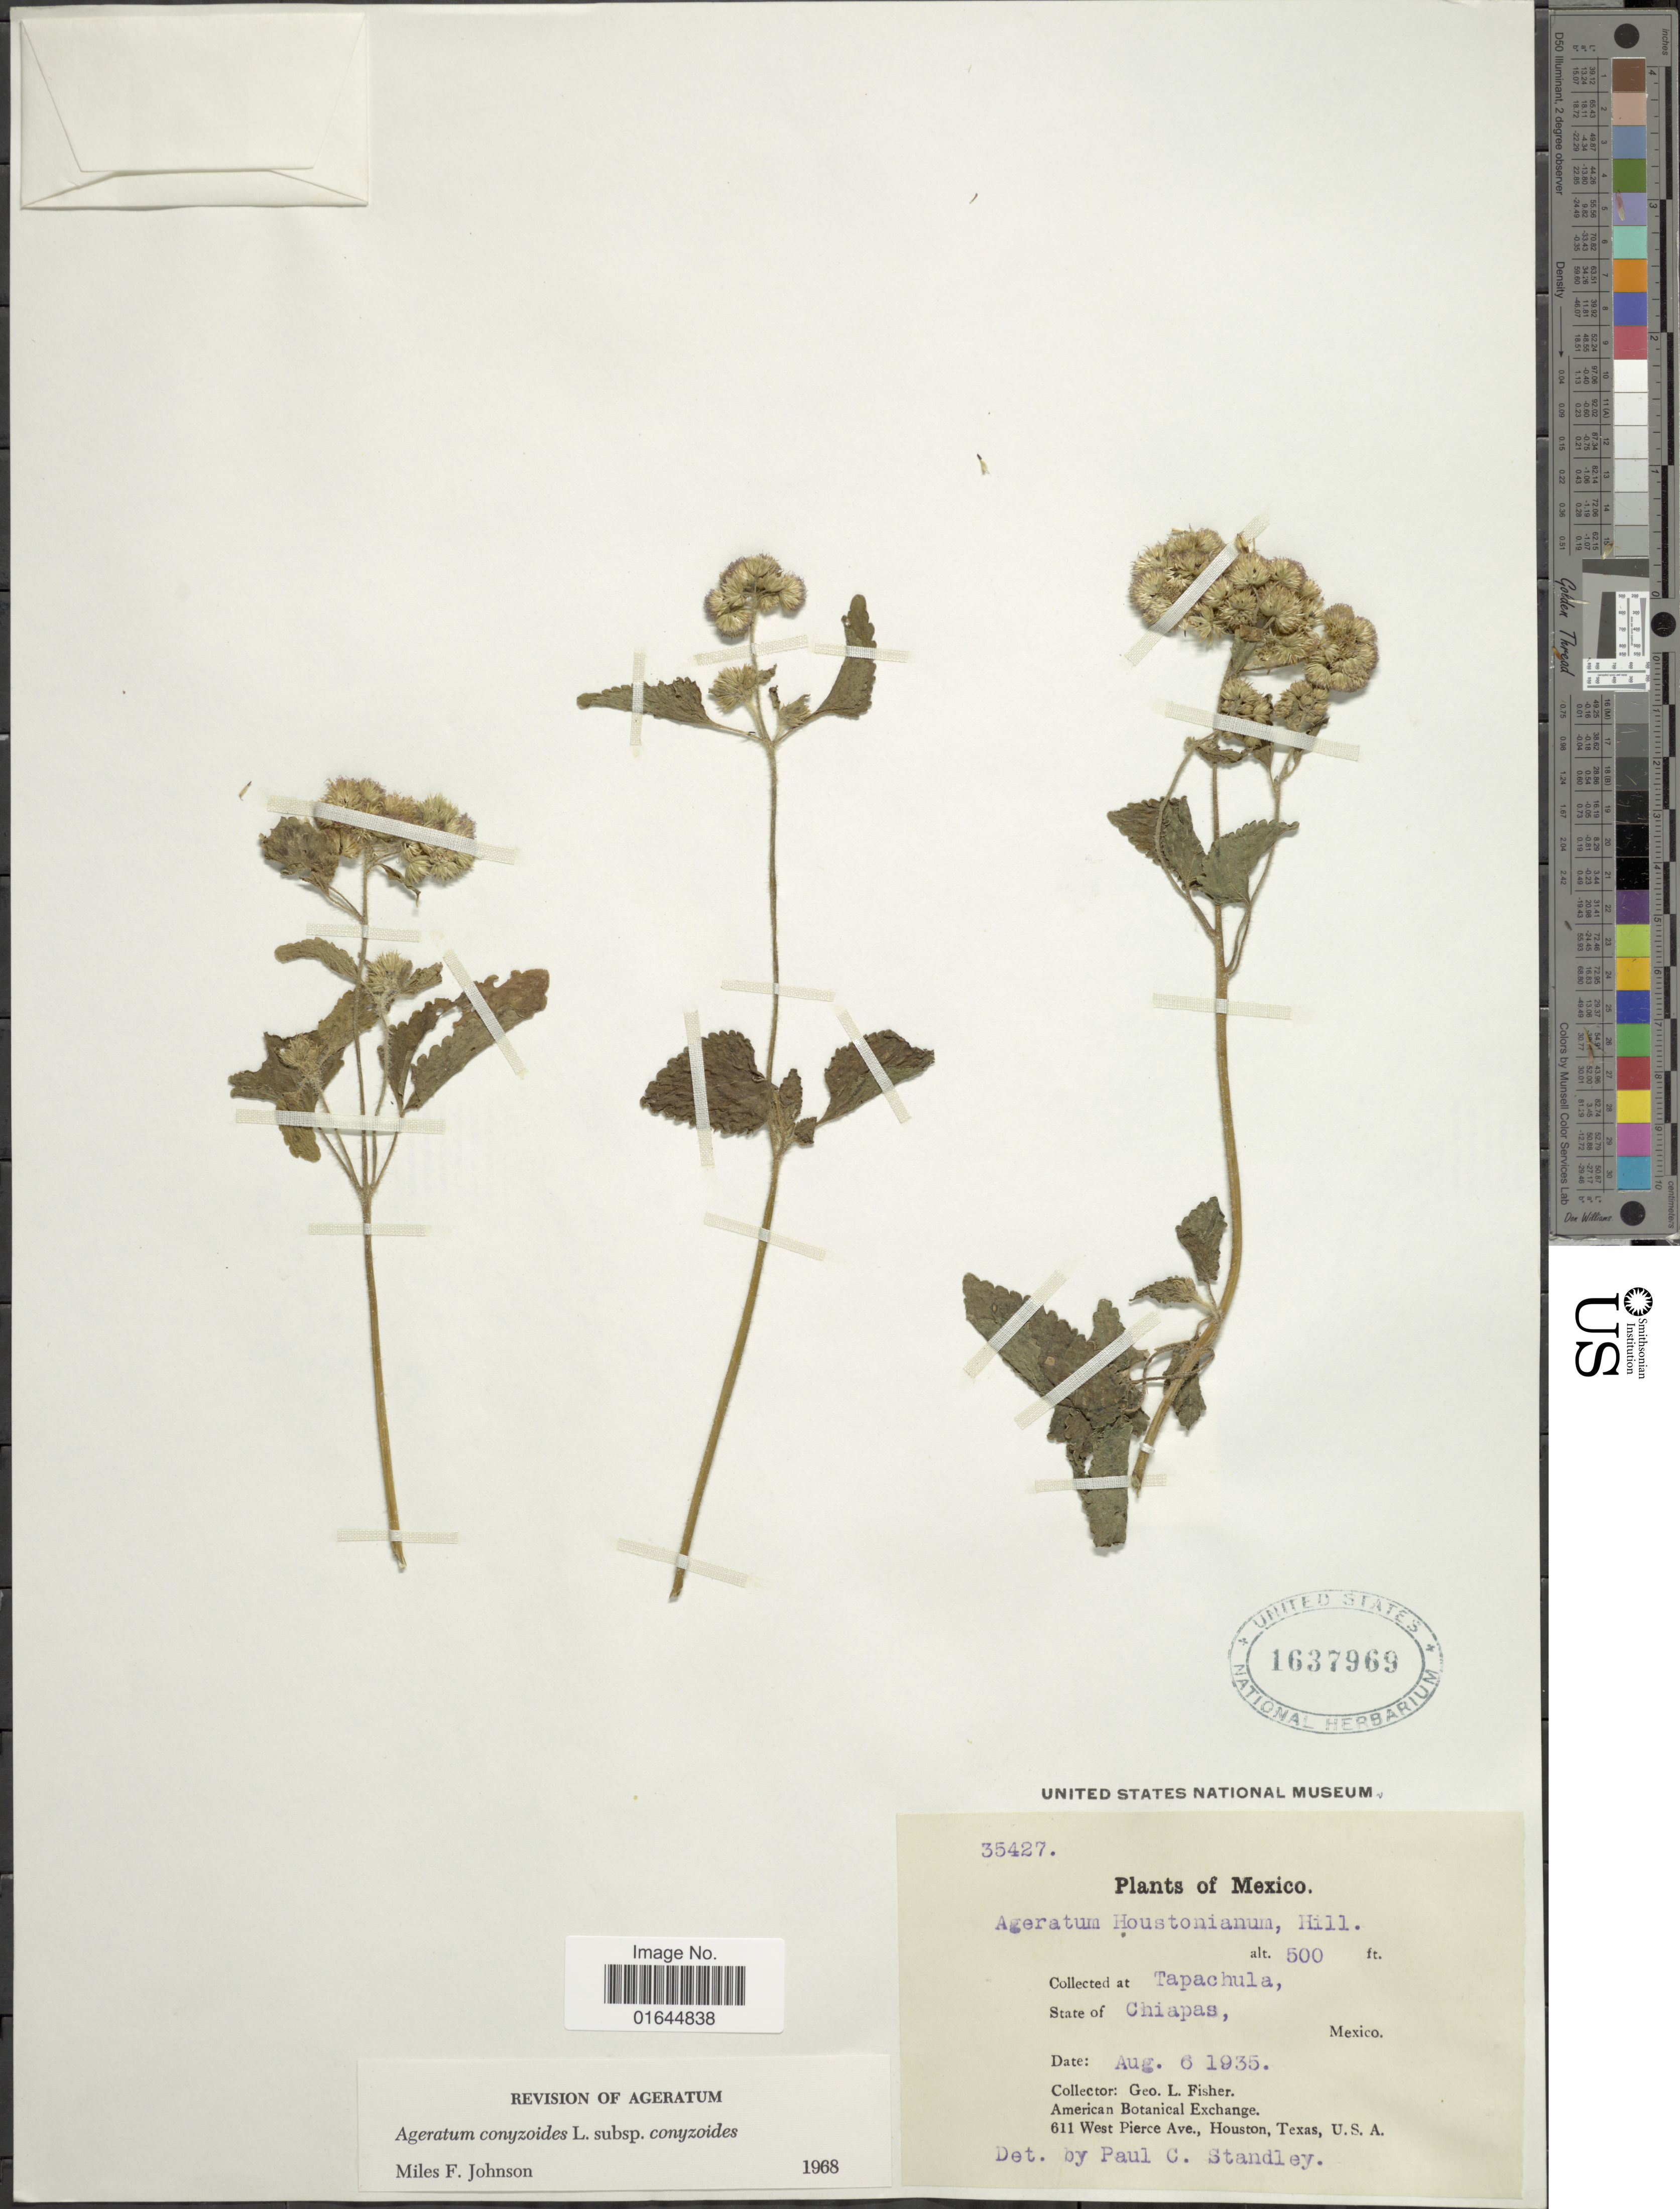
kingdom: Plantae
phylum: Tracheophyta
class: Magnoliopsida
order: Asterales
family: Asteraceae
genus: Ageratum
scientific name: Ageratum houstonianum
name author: Mill.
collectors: G. L. Fisher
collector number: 35427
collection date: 1935-08-06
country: Mexico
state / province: Chiapas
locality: Mexico, State of Chiapas, Tapachula,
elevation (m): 152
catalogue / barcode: US 1637969